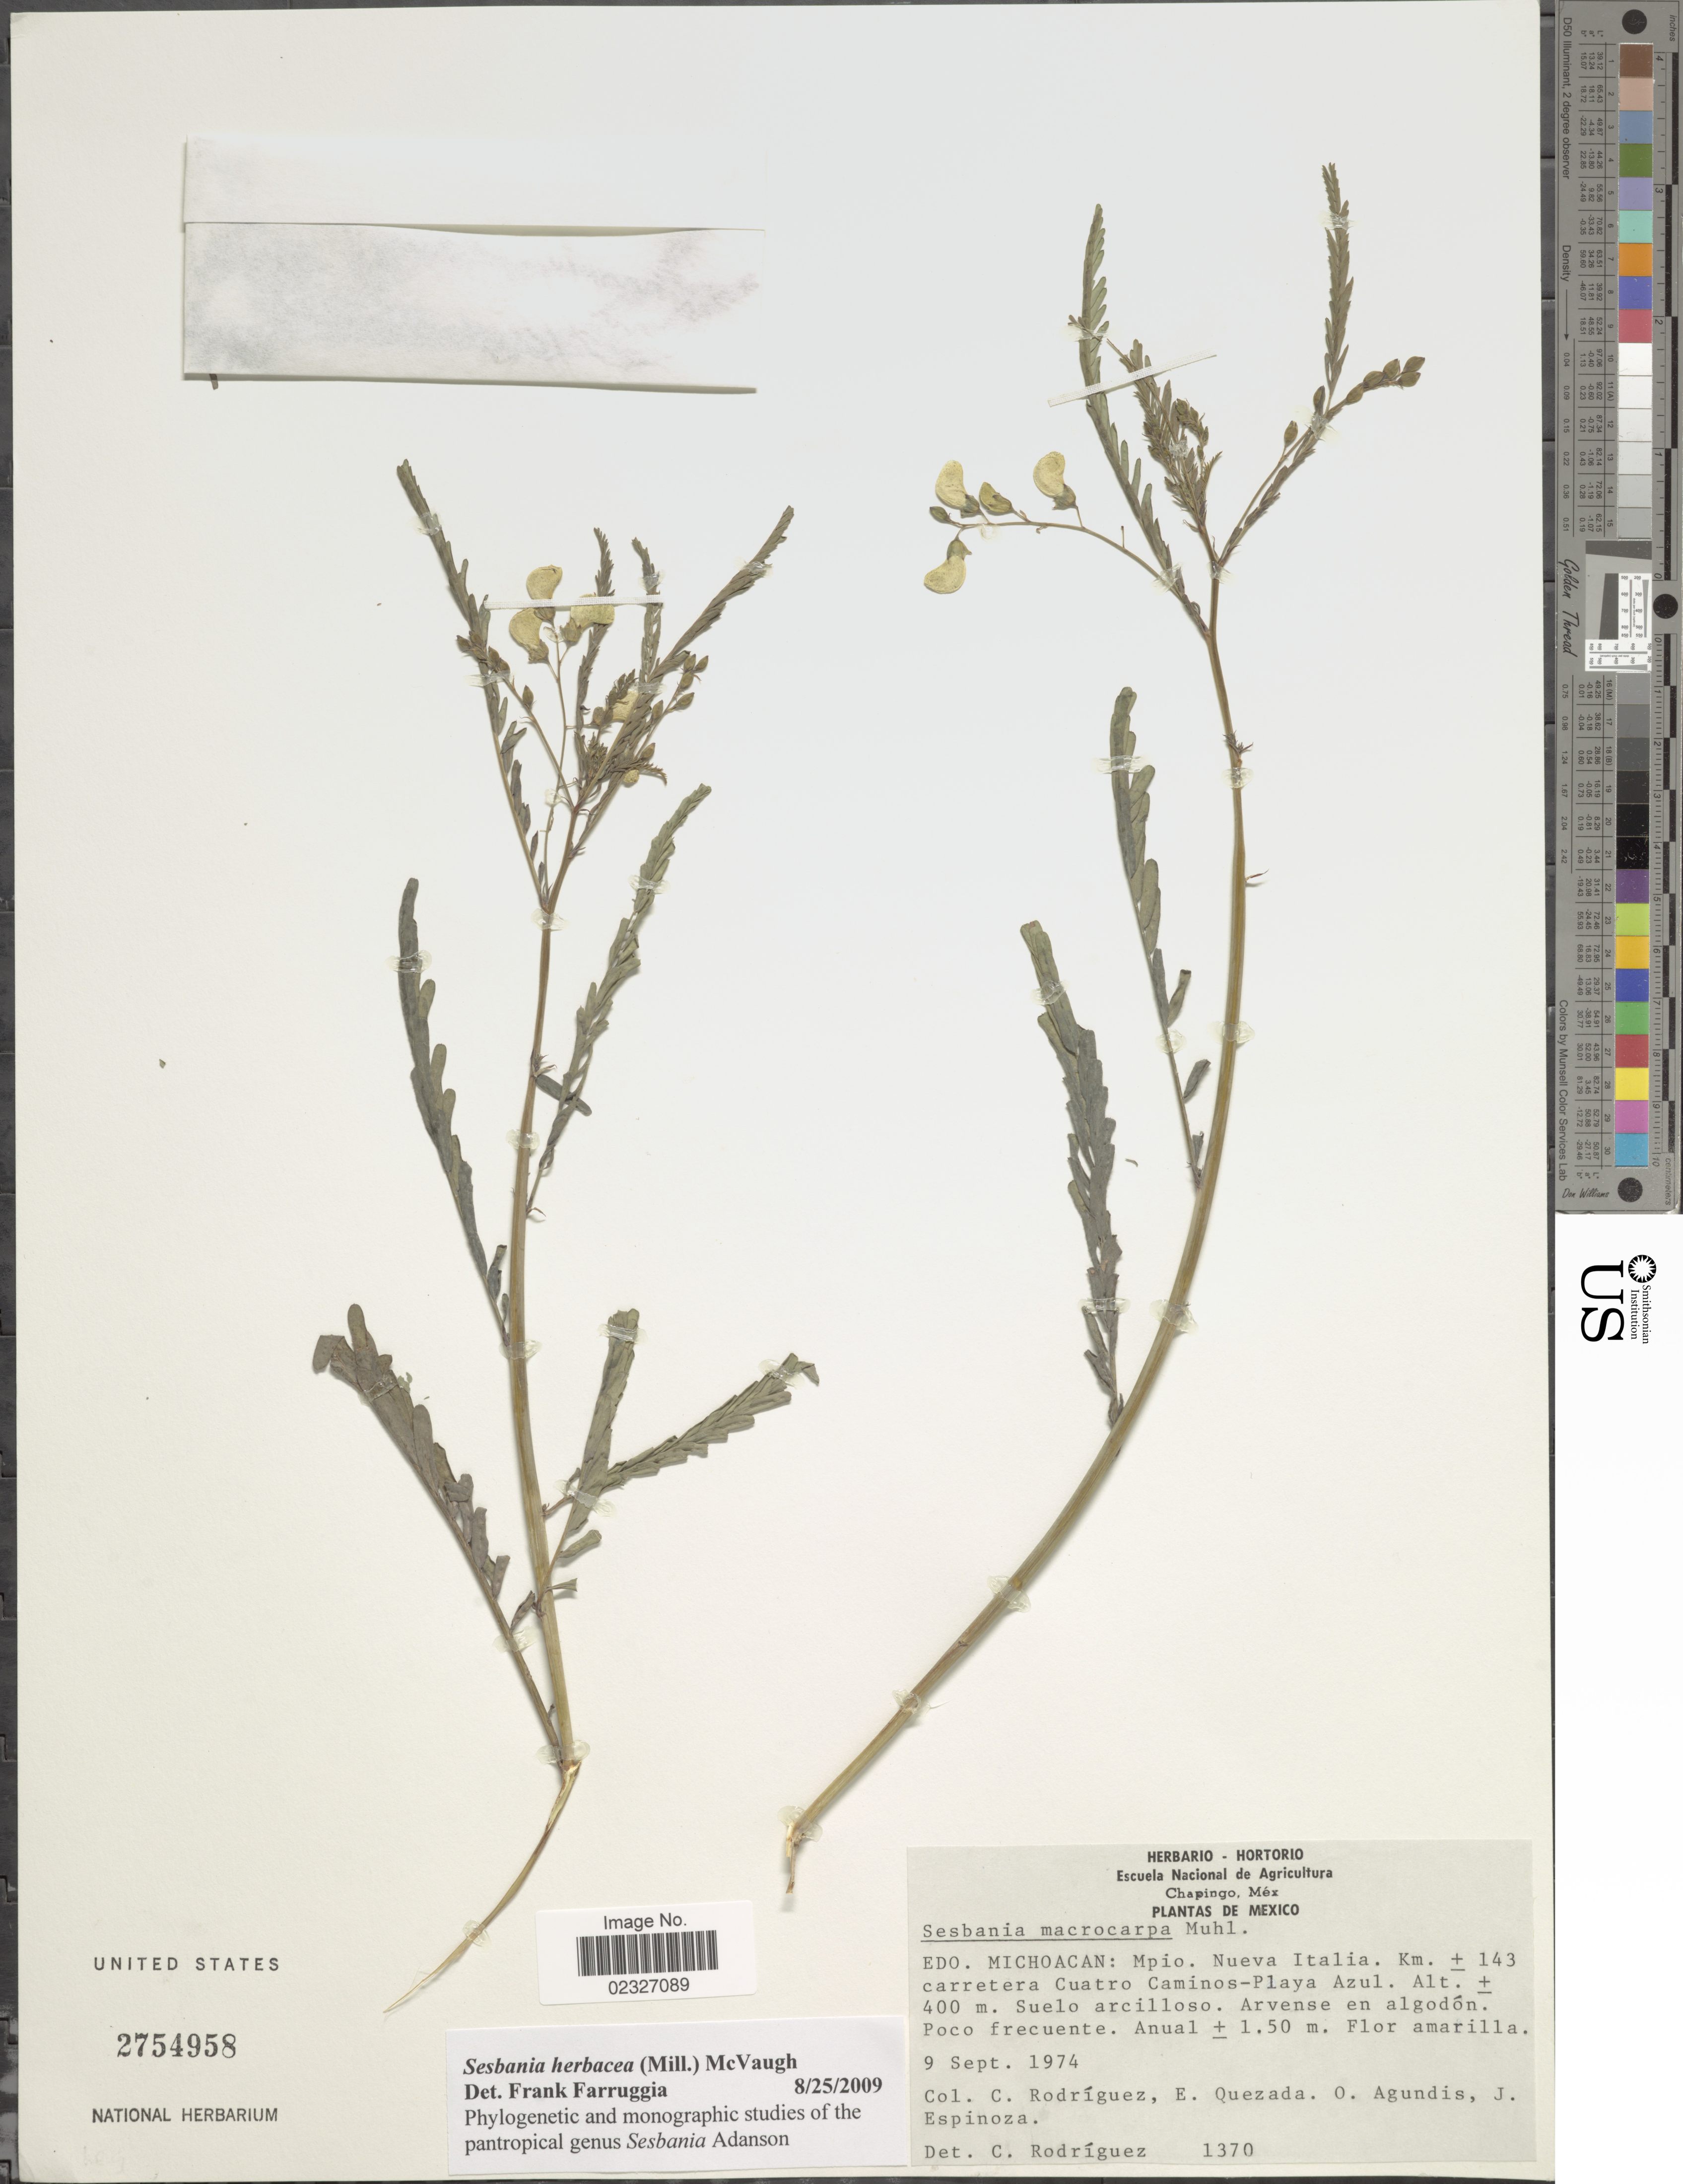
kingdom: Plantae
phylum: Tracheophyta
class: Magnoliopsida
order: Fabales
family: Fabaceae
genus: Sesbania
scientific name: Sesbania herbacea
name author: (Mill.) McVaugh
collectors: C. Rodríguez-Flores, E. Quezada, O. Agundis & J. Espinoza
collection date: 1974-09-09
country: Mexico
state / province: Michoacán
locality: Mpio Nueva Italia. Km ± 143 carretera Cuatro Caminos-Playa Azul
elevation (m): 400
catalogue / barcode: US 2754958